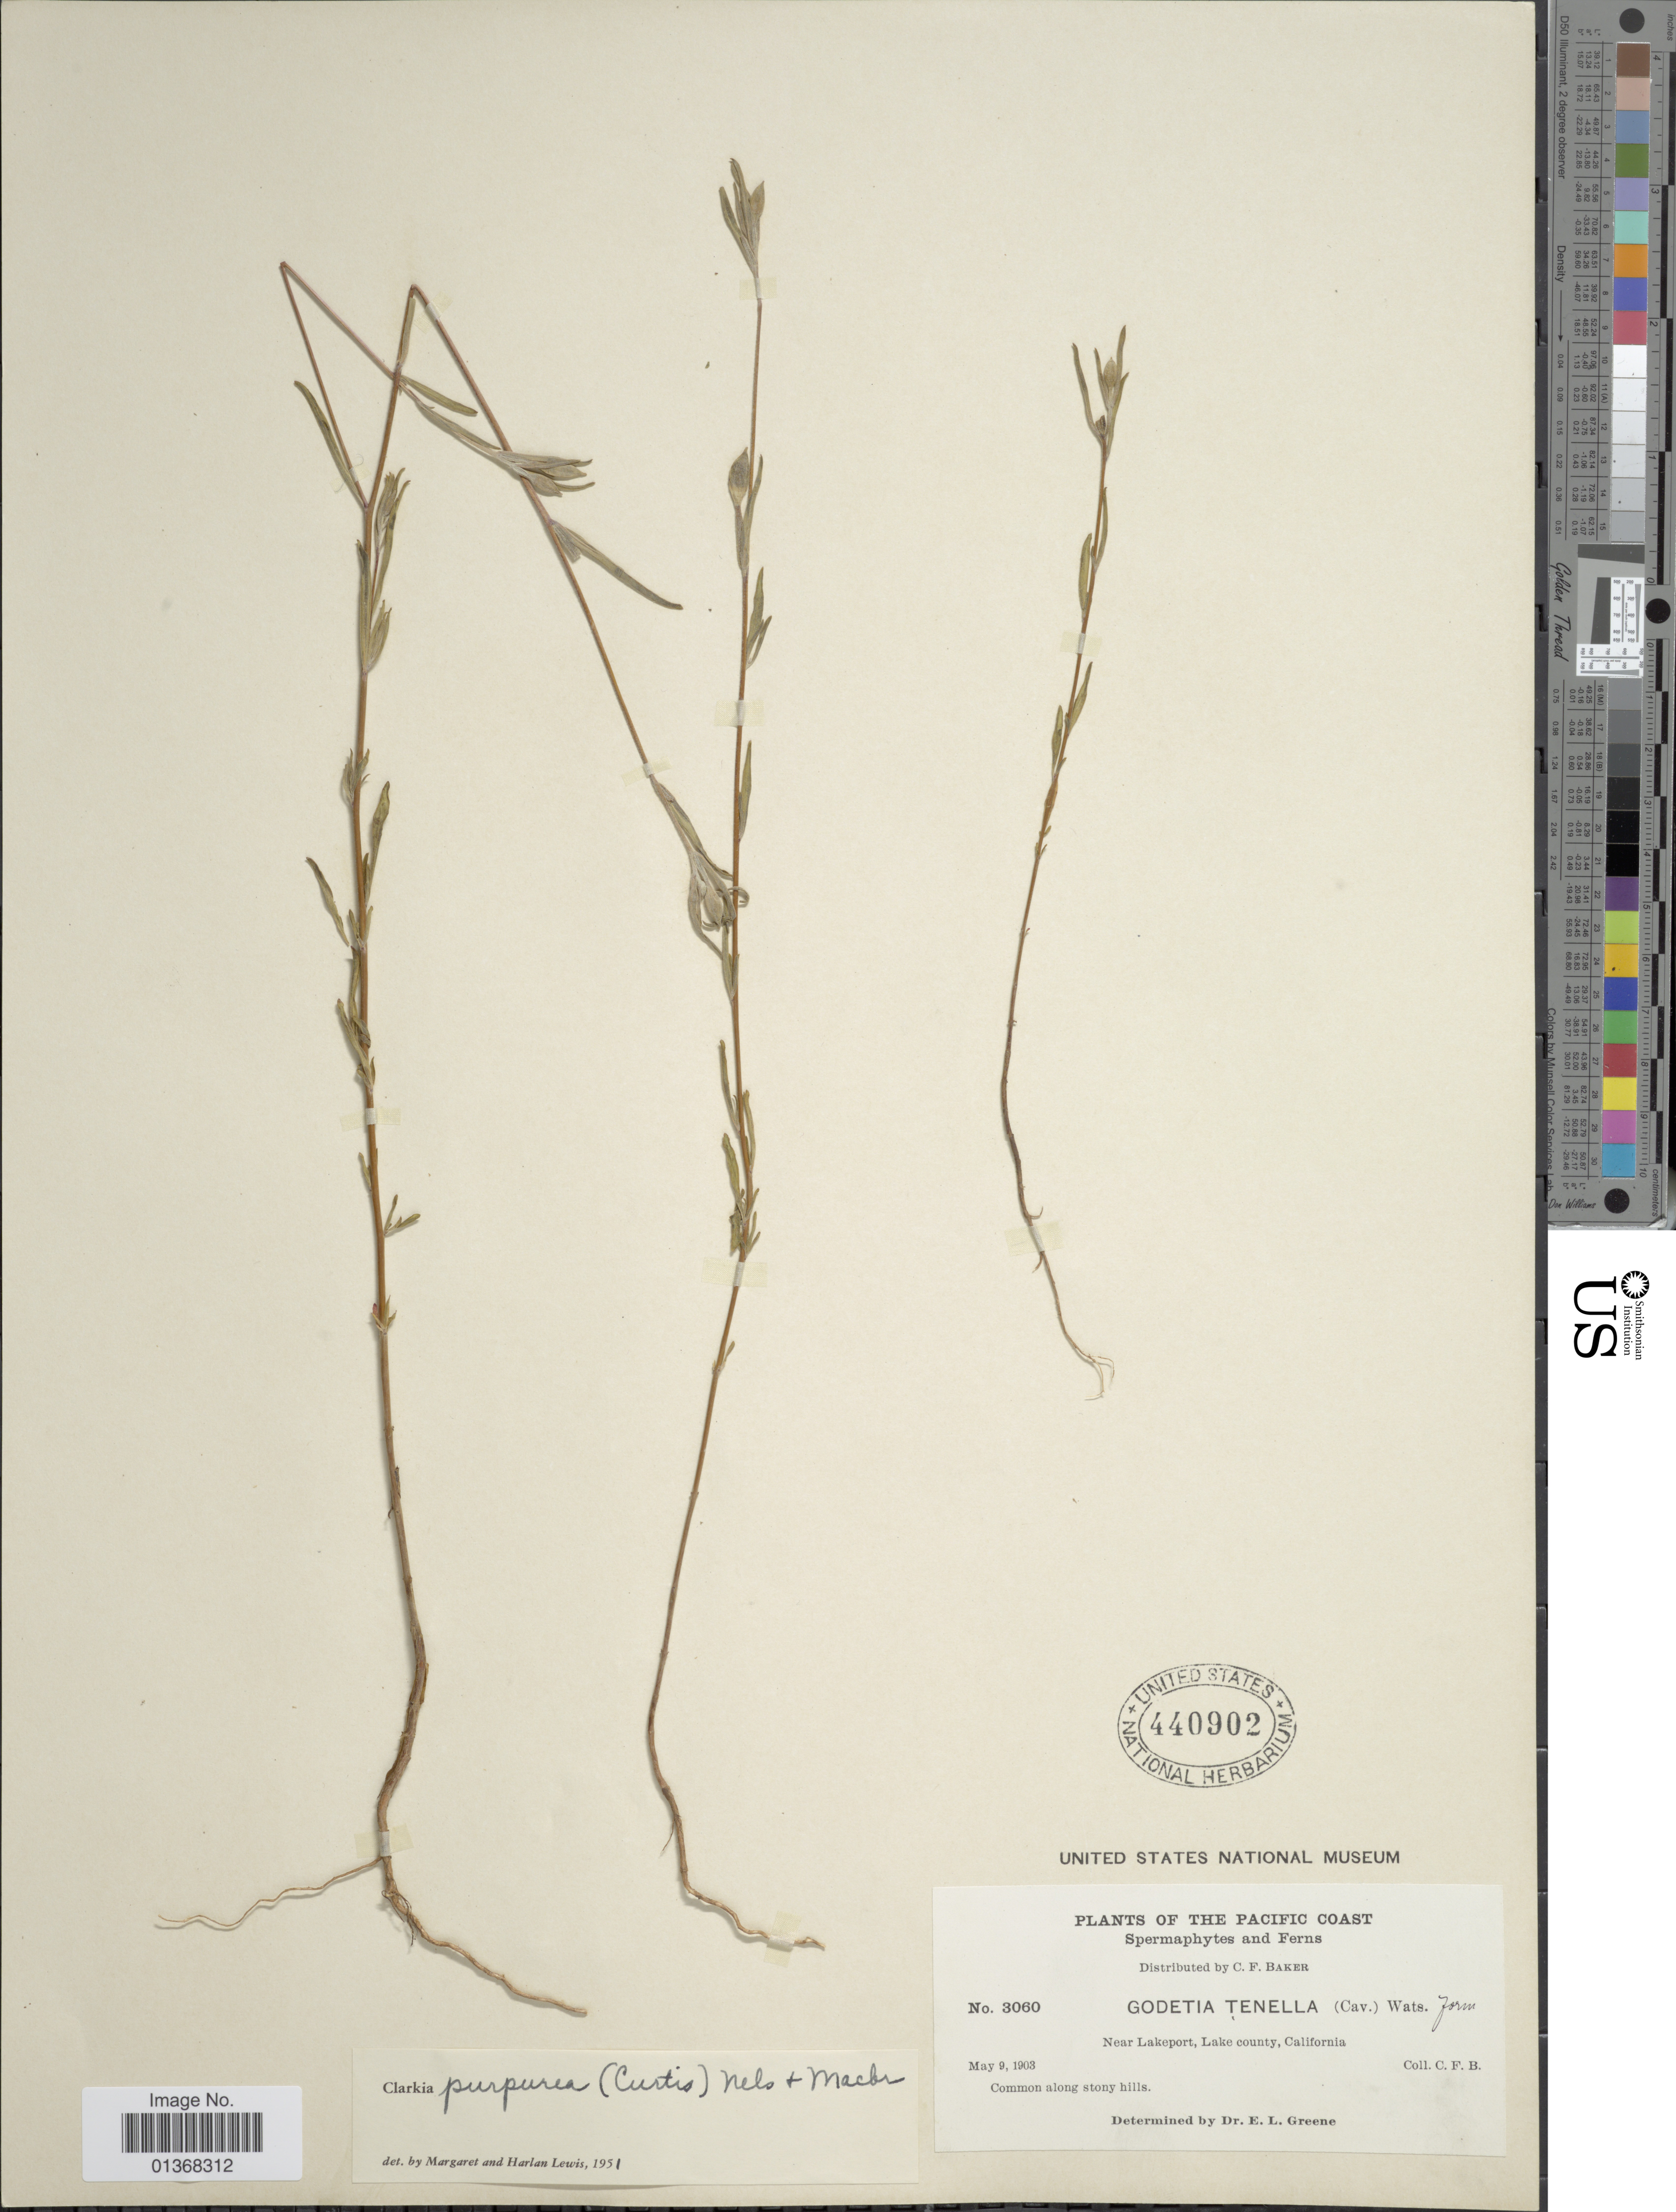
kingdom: Plantae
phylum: Tracheophyta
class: Magnoliopsida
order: Myrtales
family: Onagraceae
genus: Clarkia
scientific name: Clarkia purpurea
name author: (Curtis) A. Nelson & J.F. Macbr.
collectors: C. F. Baker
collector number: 3060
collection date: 1903-05-09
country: United States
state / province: California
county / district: Lake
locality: The Pacific Coast, Near Lakeport, Lake county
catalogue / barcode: US 440902